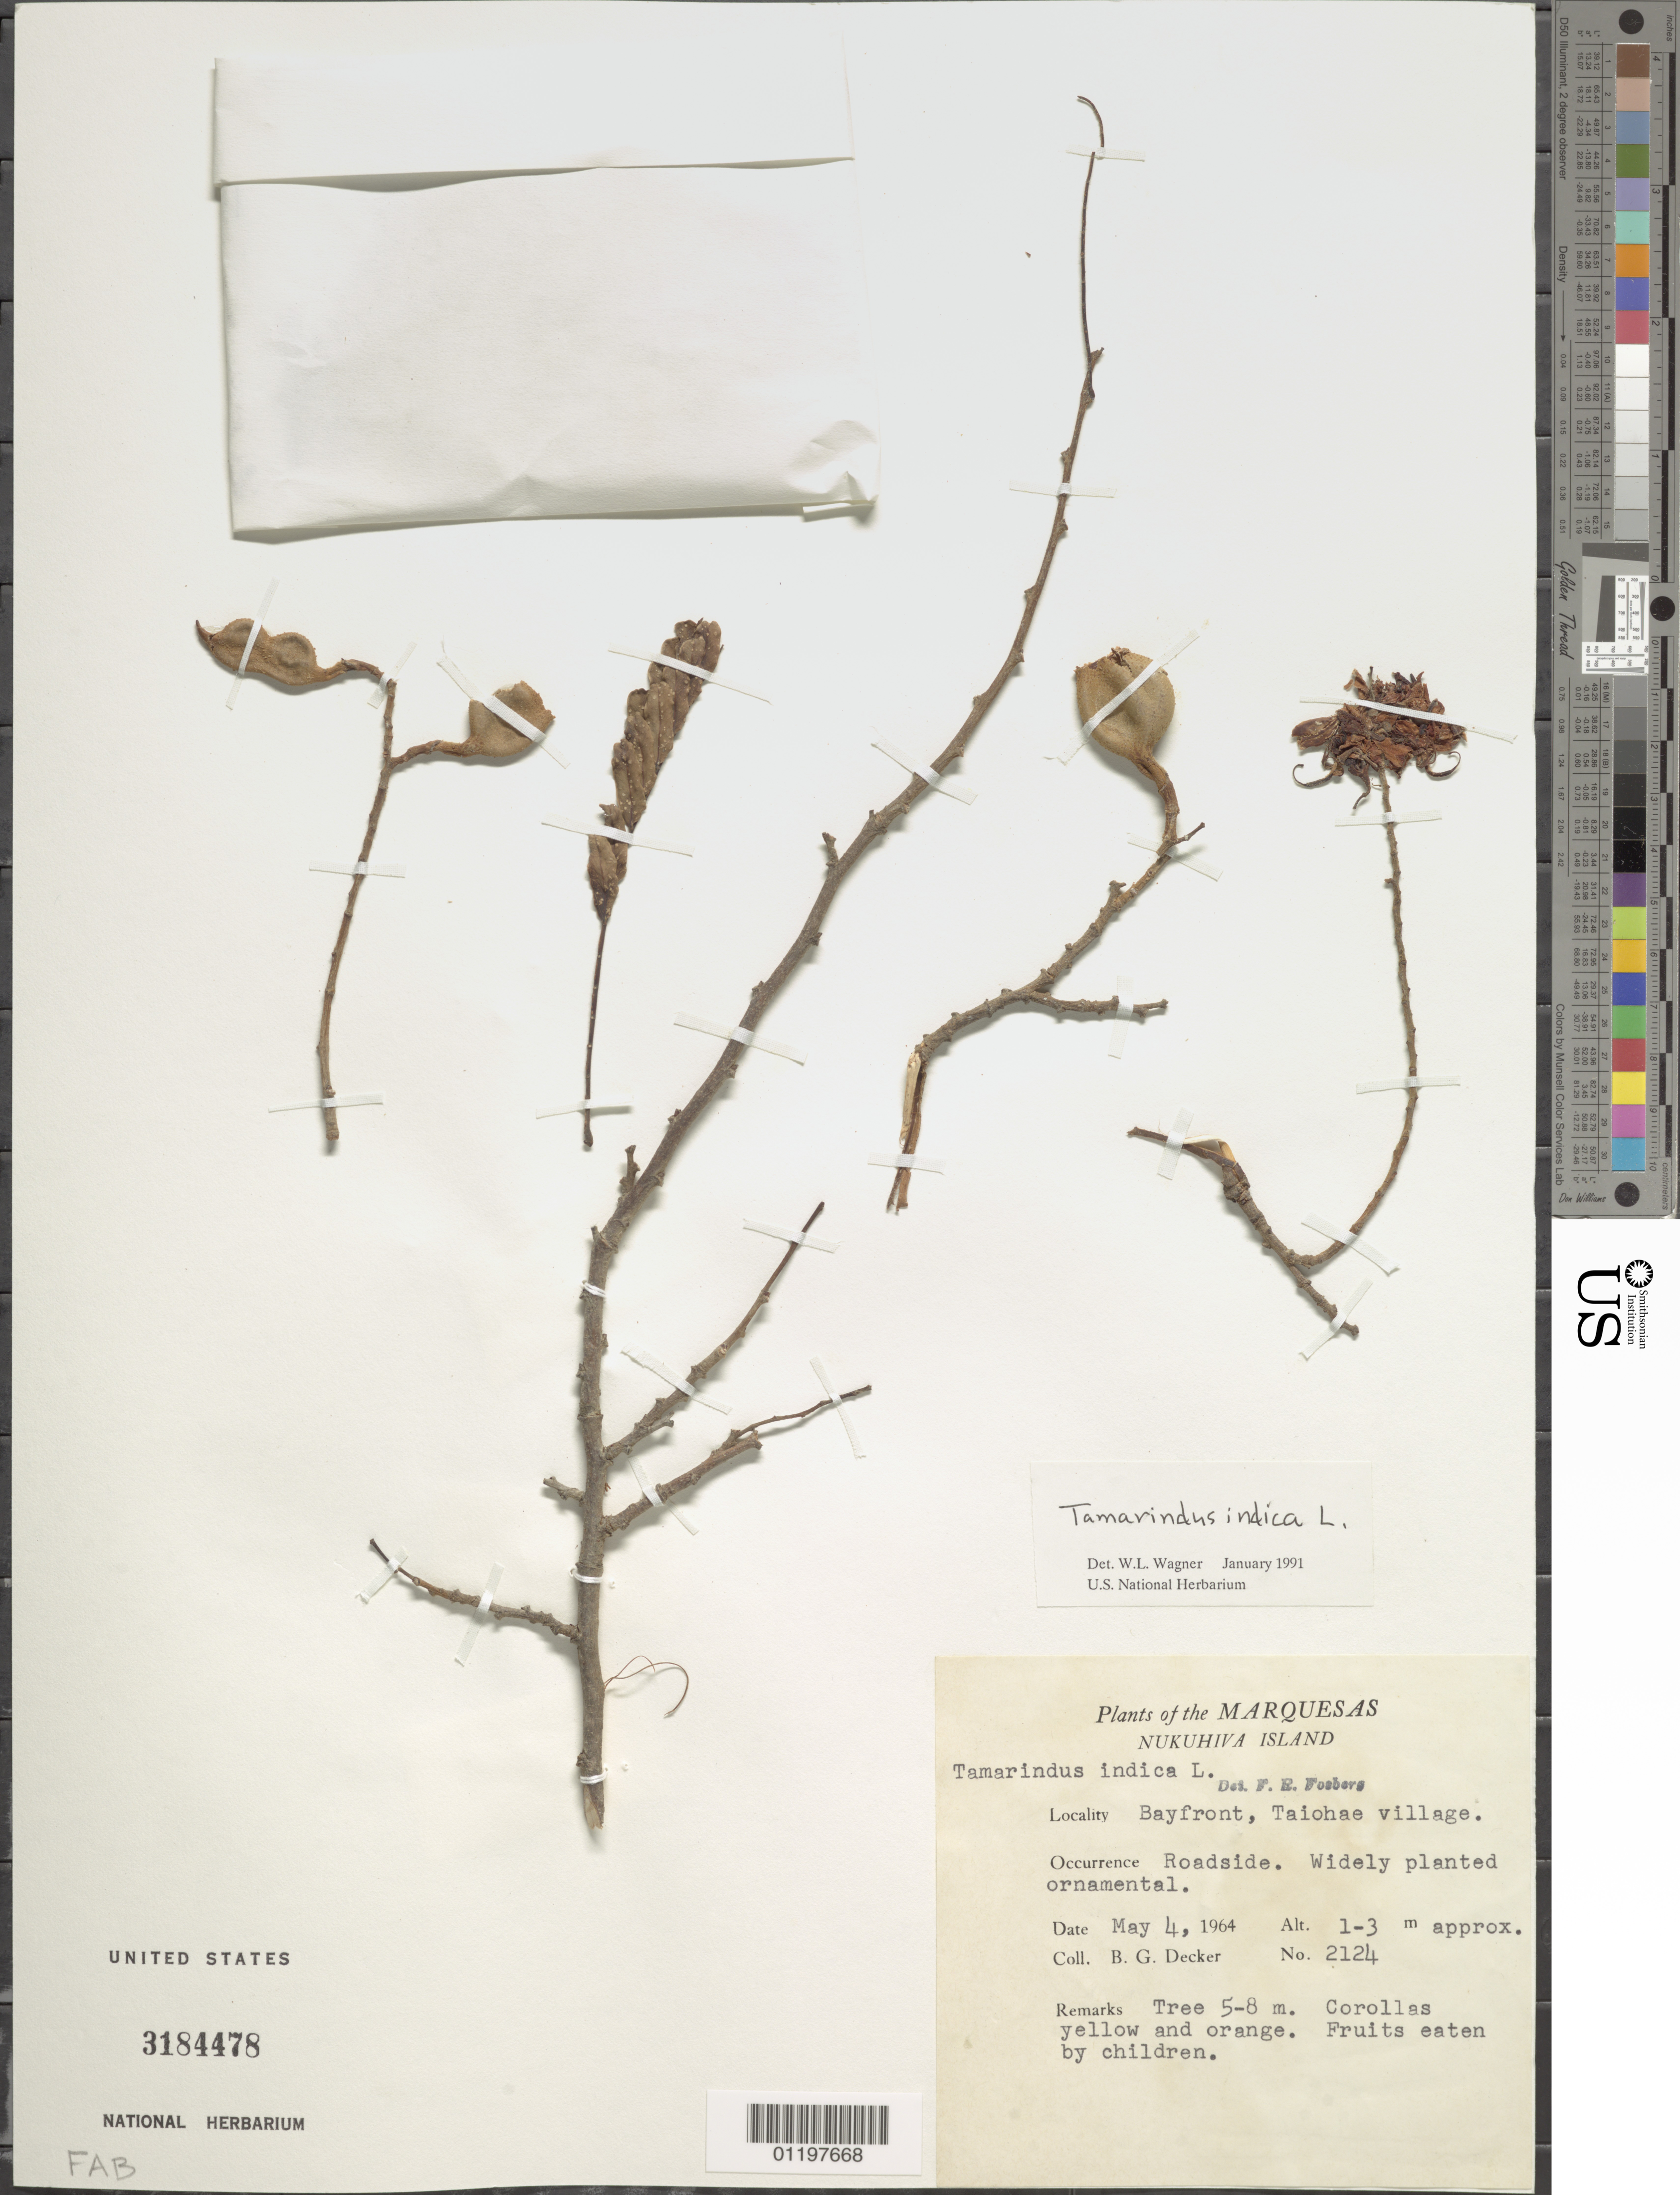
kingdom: Plantae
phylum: Tracheophyta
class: Magnoliopsida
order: Fabales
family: Fabaceae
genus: Tamarindus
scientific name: Tamarindus indica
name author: L.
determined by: Wagner, W. L., (BOT), Smithsonian Institution - National Museum of Natural History (UNITED STATES)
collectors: B. G. Decker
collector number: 2124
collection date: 1964-05-04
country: French Polynesia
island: Nuku Hiva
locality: Taiohae village, bayfront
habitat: Roadside, widely planted ornamental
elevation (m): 1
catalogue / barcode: US 3184478